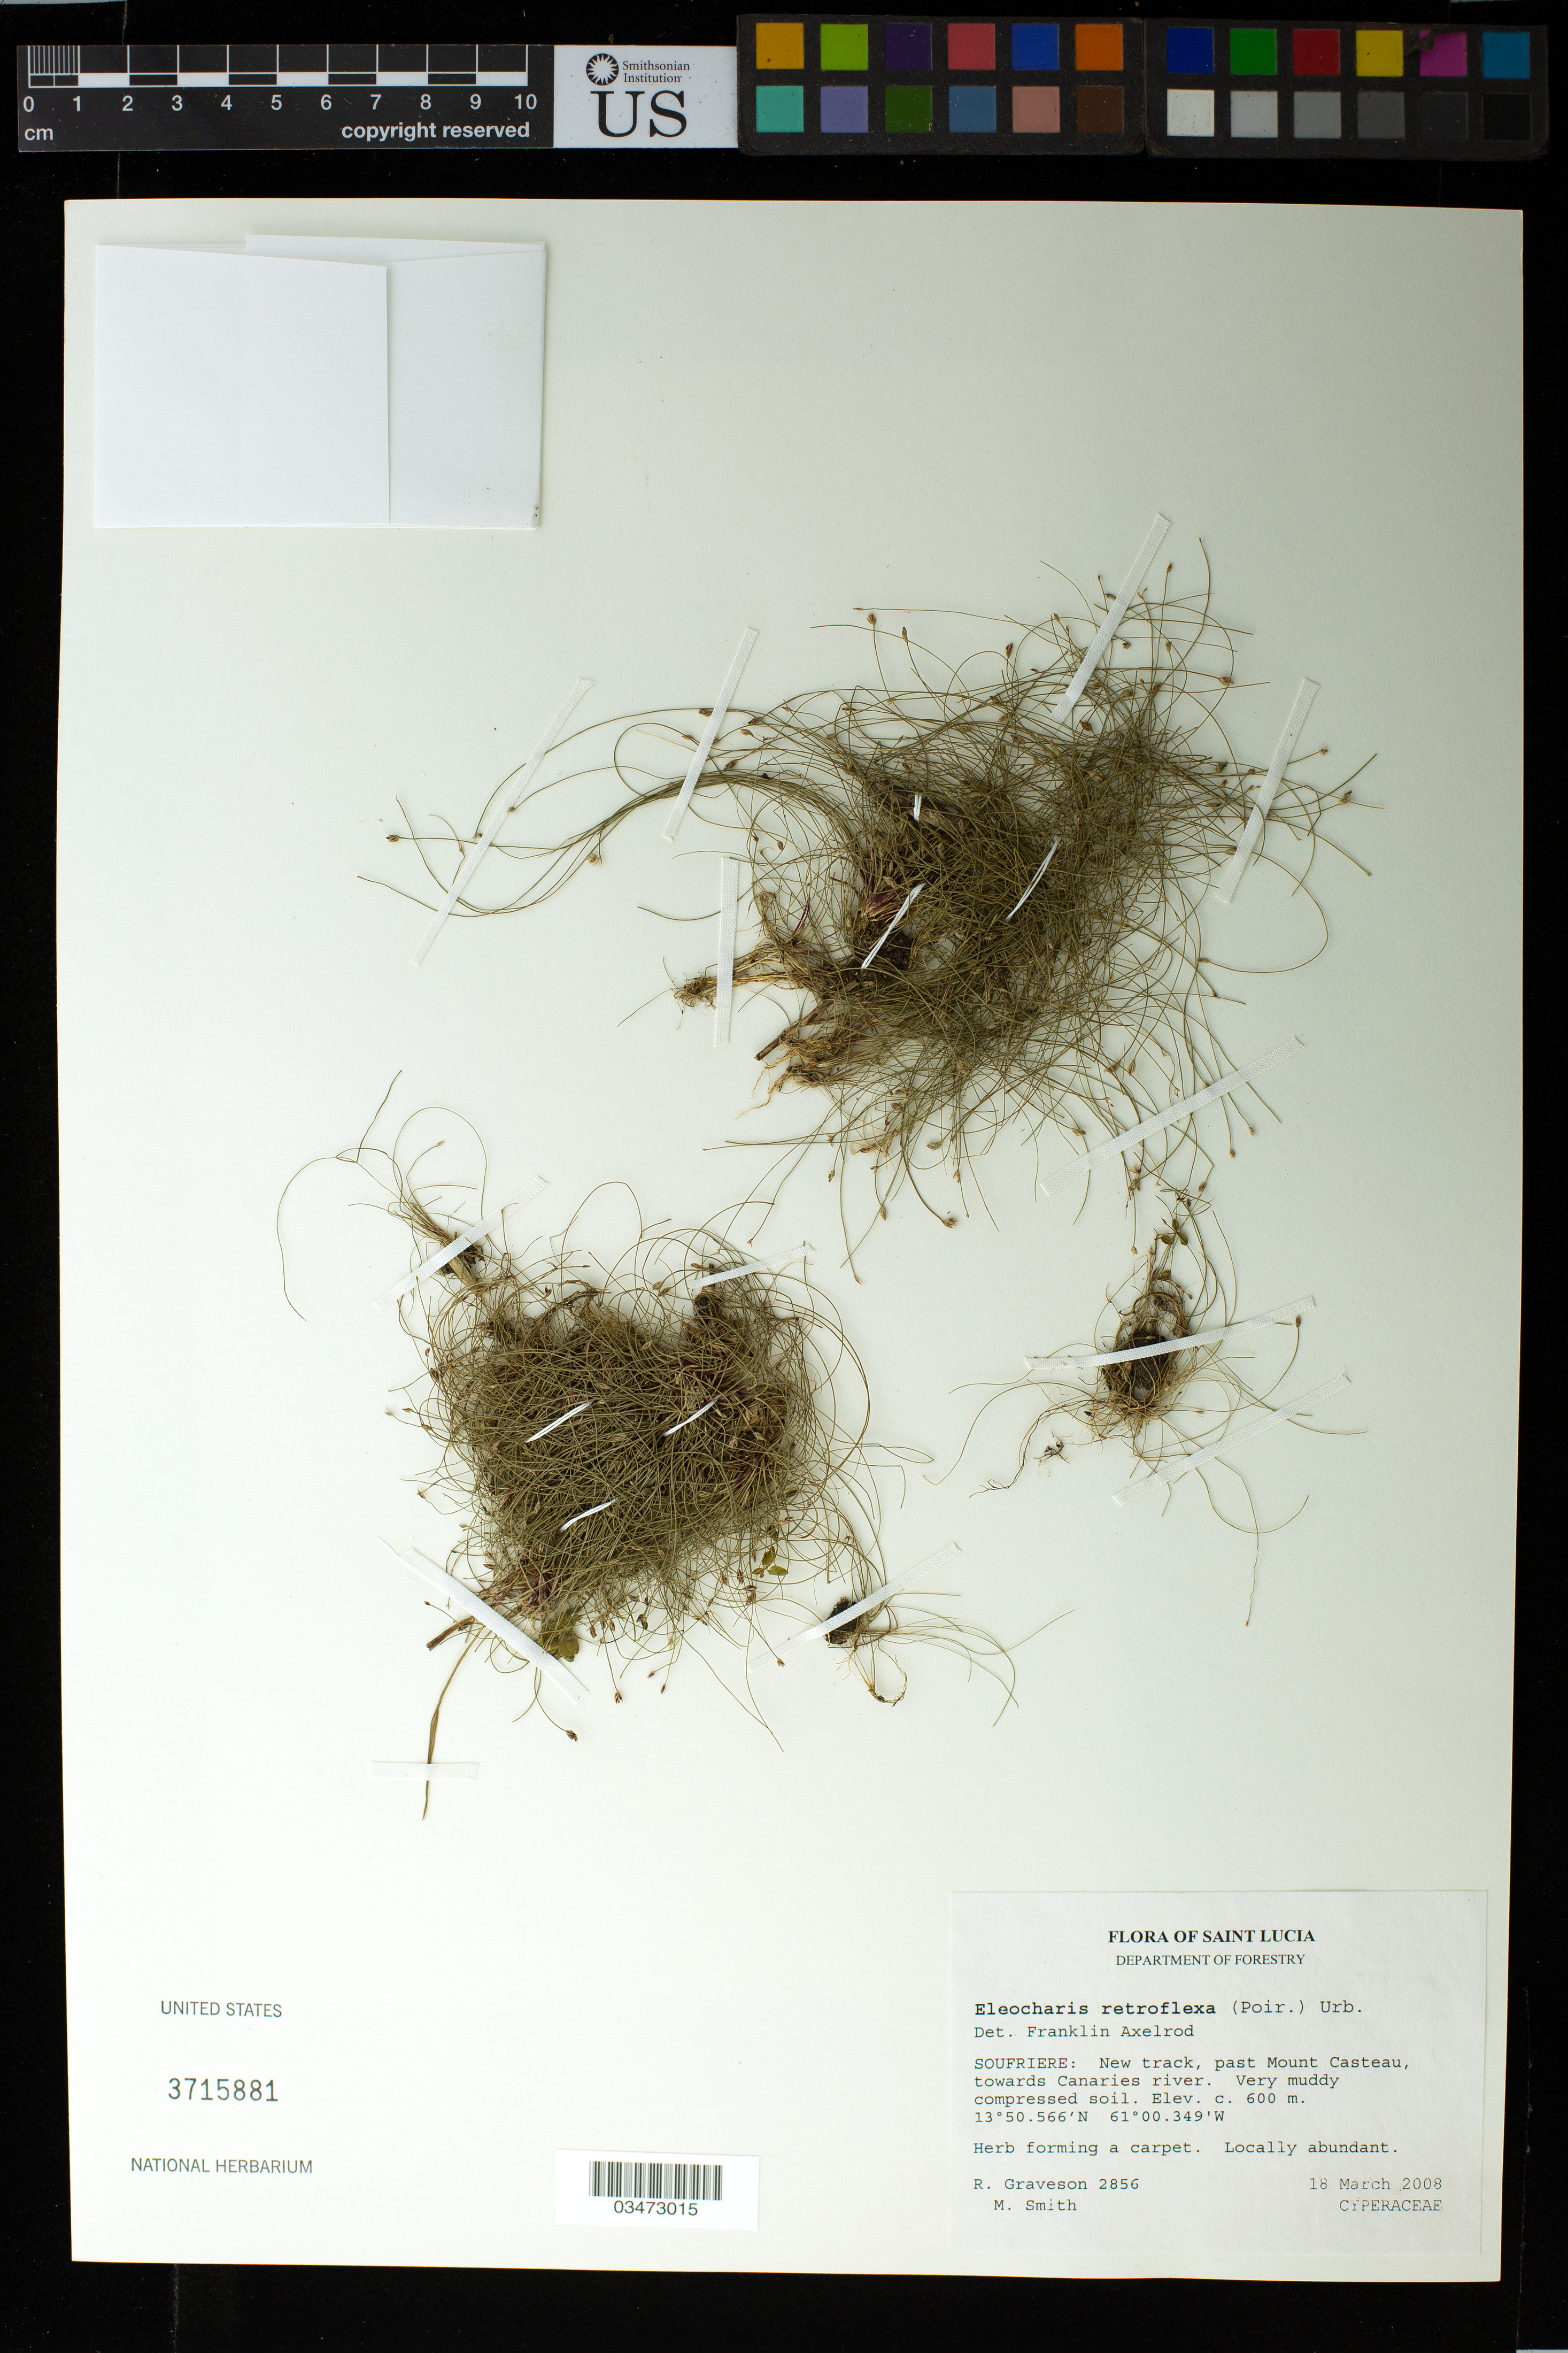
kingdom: Plantae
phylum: Tracheophyta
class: Liliopsida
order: Poales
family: Cyperaceae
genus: Eleocharis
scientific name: Eleocharis retroflexa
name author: (Poir.) Urb.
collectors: R. Graveson, M. Smith & V. Sealys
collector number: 2856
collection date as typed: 18 Mar 2008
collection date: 2008-03-18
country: St. Lucia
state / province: Soufriere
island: St. Lucia I.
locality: New track, past Mount Casteau, towards Canaries river. Very muddy compressed soil.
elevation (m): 600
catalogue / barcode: US 3715881